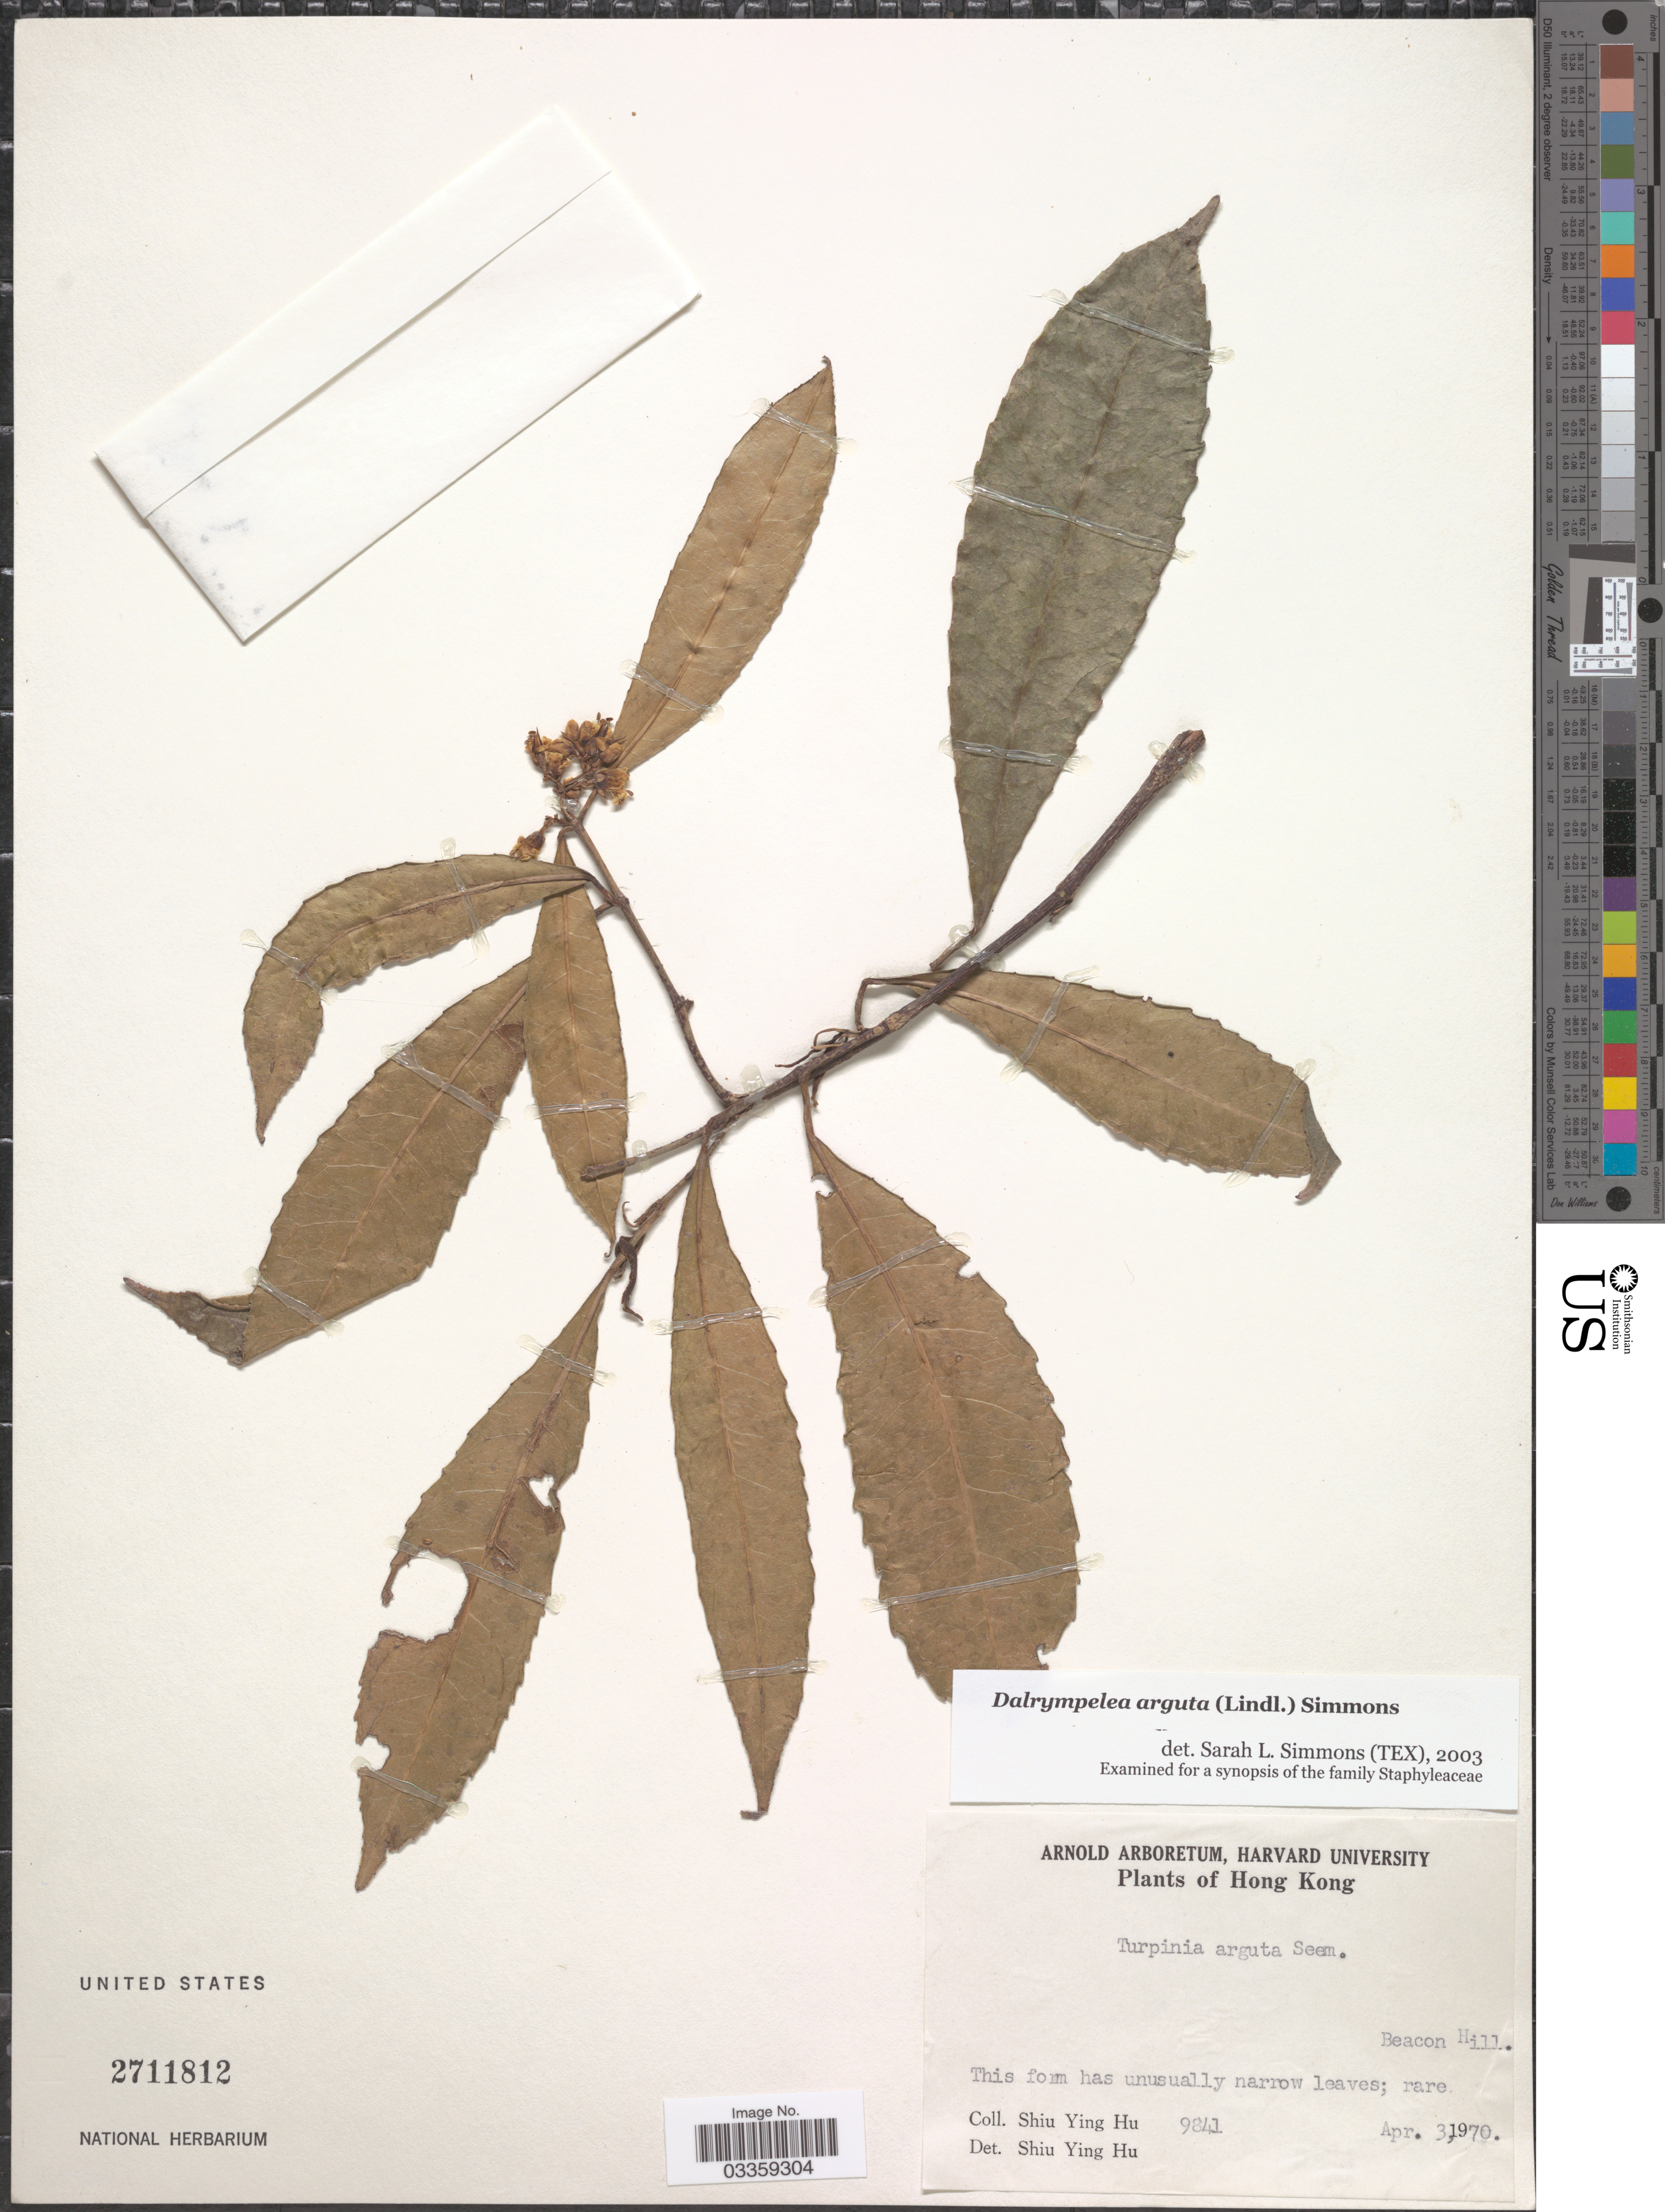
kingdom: Plantae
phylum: Tracheophyta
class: Magnoliopsida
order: Crossosomatales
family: Staphyleaceae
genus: Turpinia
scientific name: Turpinia arguta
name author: (Lindl.) Seem.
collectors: S. Y. Hu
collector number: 9841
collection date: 1970-04-03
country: China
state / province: Hong Kong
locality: Beacon Hill.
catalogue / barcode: US 2711812